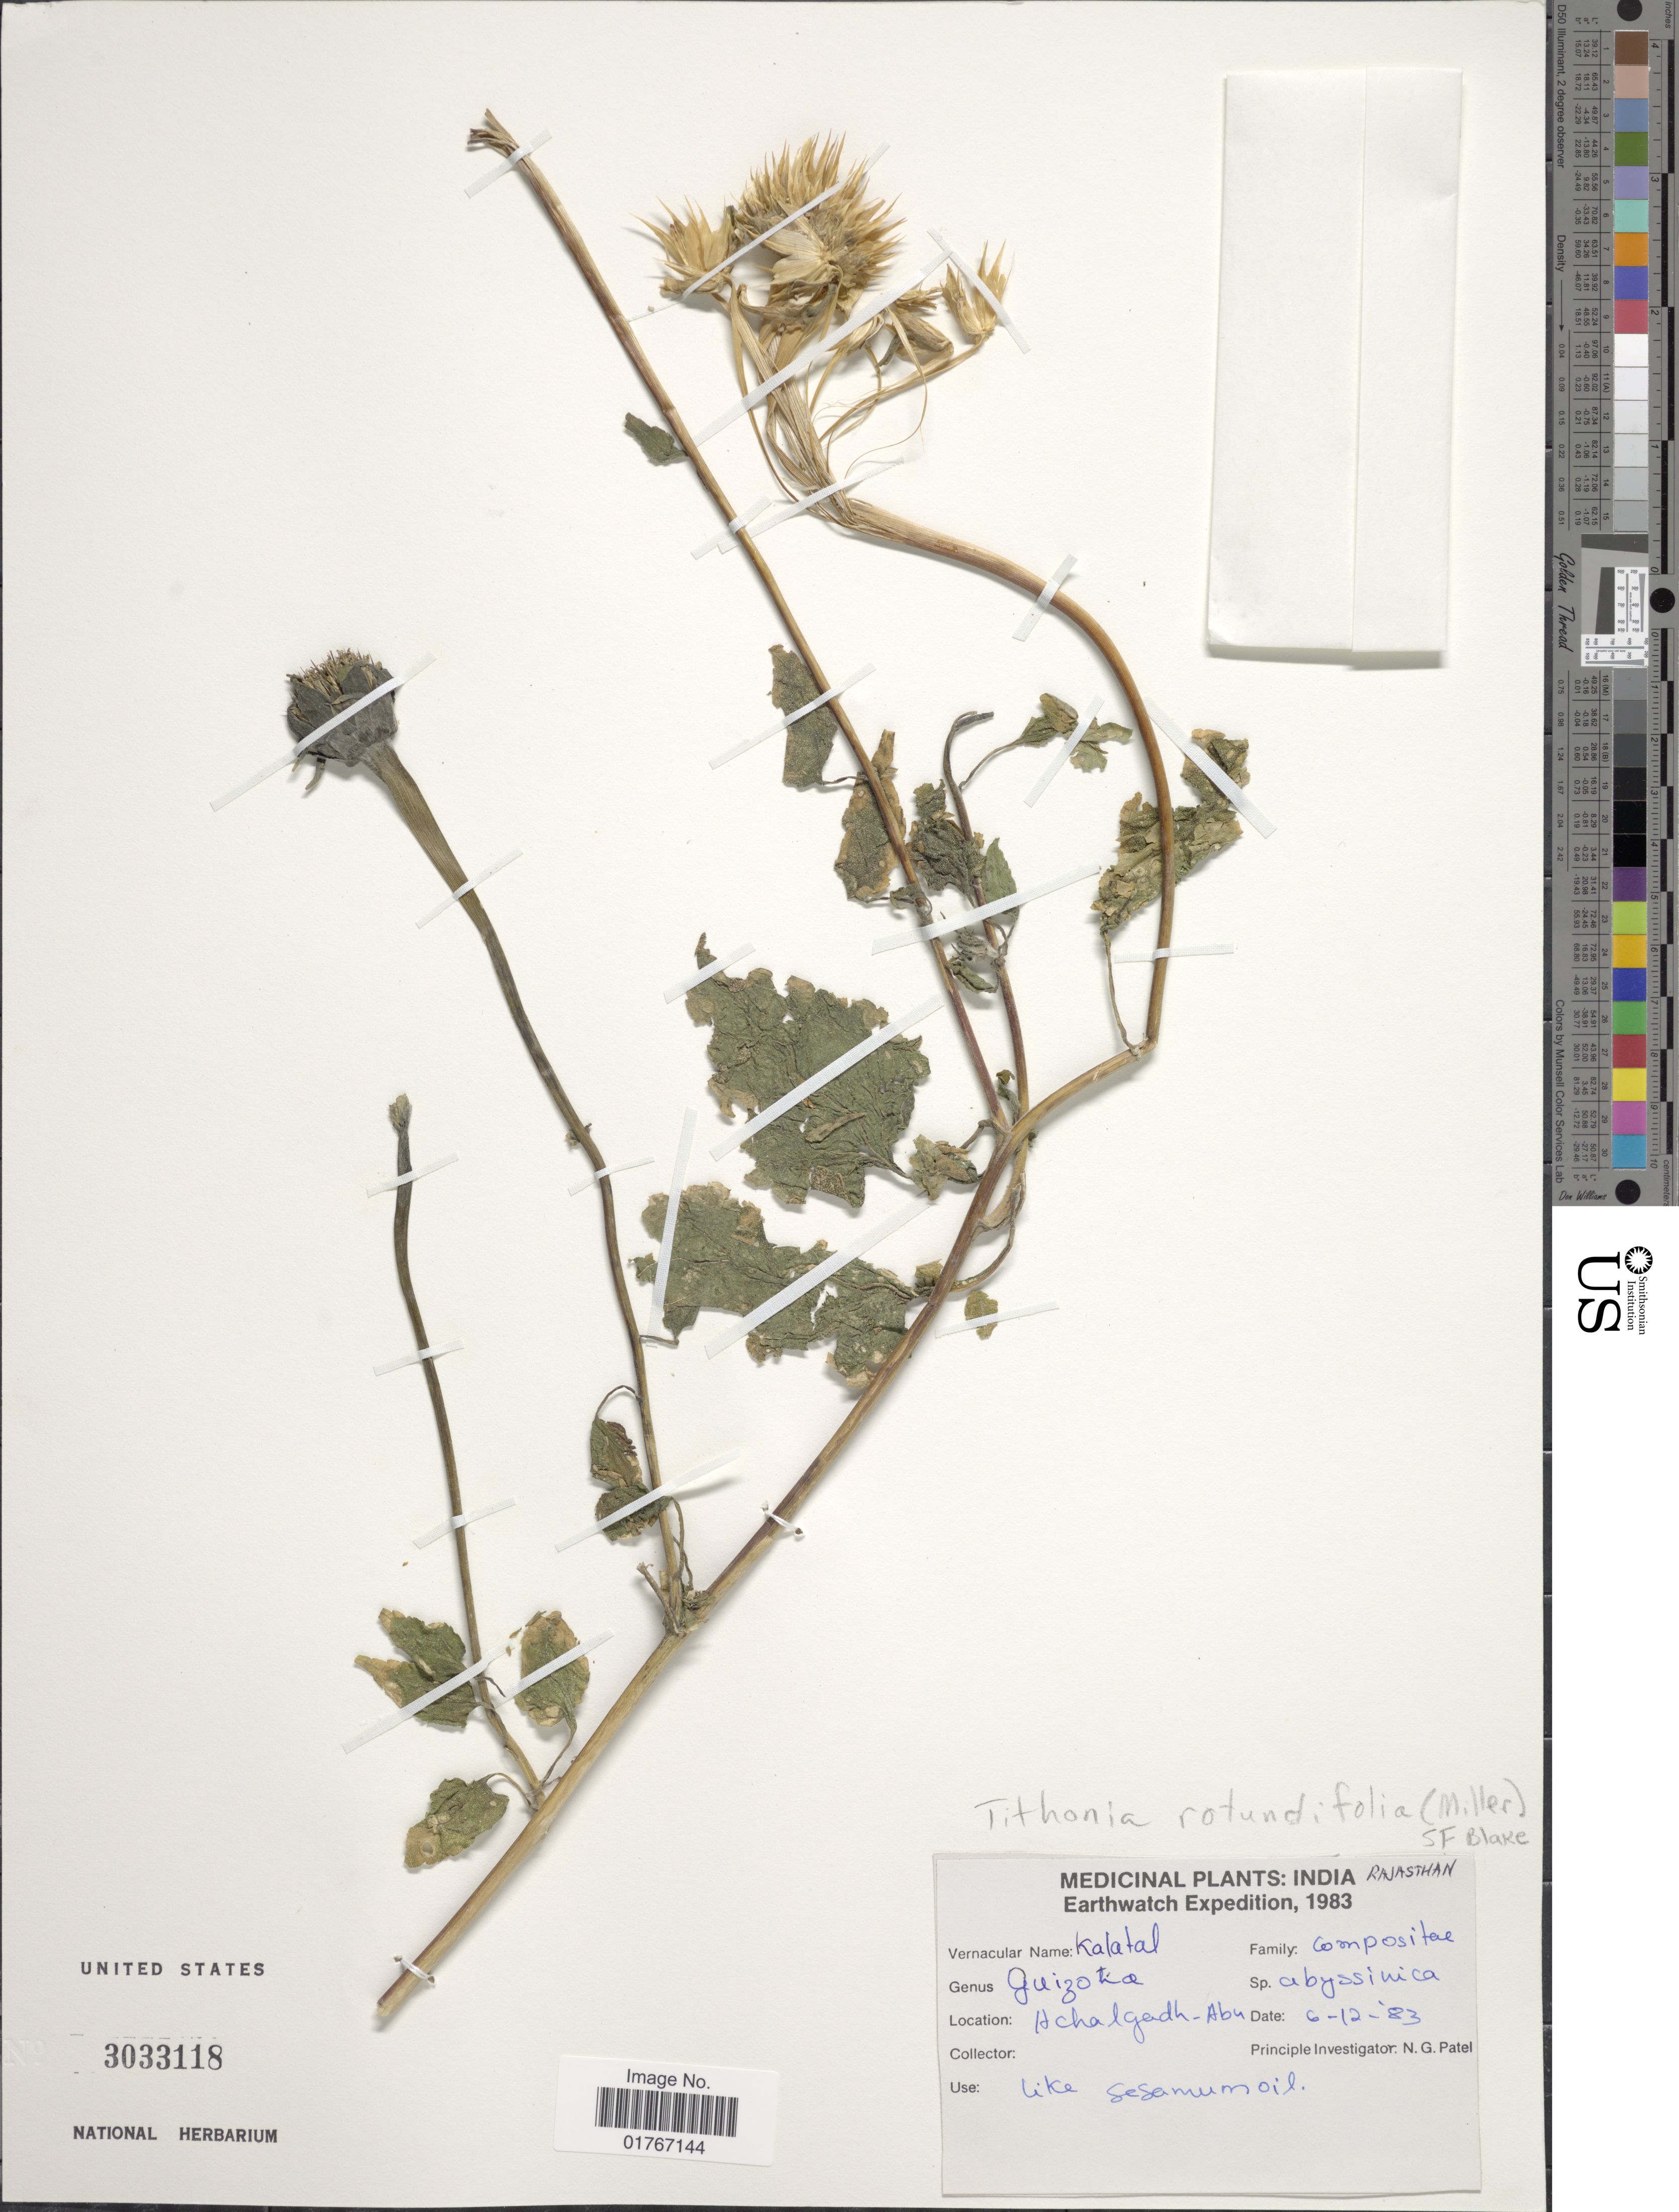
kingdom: Plantae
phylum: Tracheophyta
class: Magnoliopsida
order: Asterales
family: Asteraceae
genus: Tithonia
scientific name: Tithonia rotundifolia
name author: (Mill.) S.F. Blake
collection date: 1983-12-06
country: India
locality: Achalgadh-Abu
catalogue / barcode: US 3033118